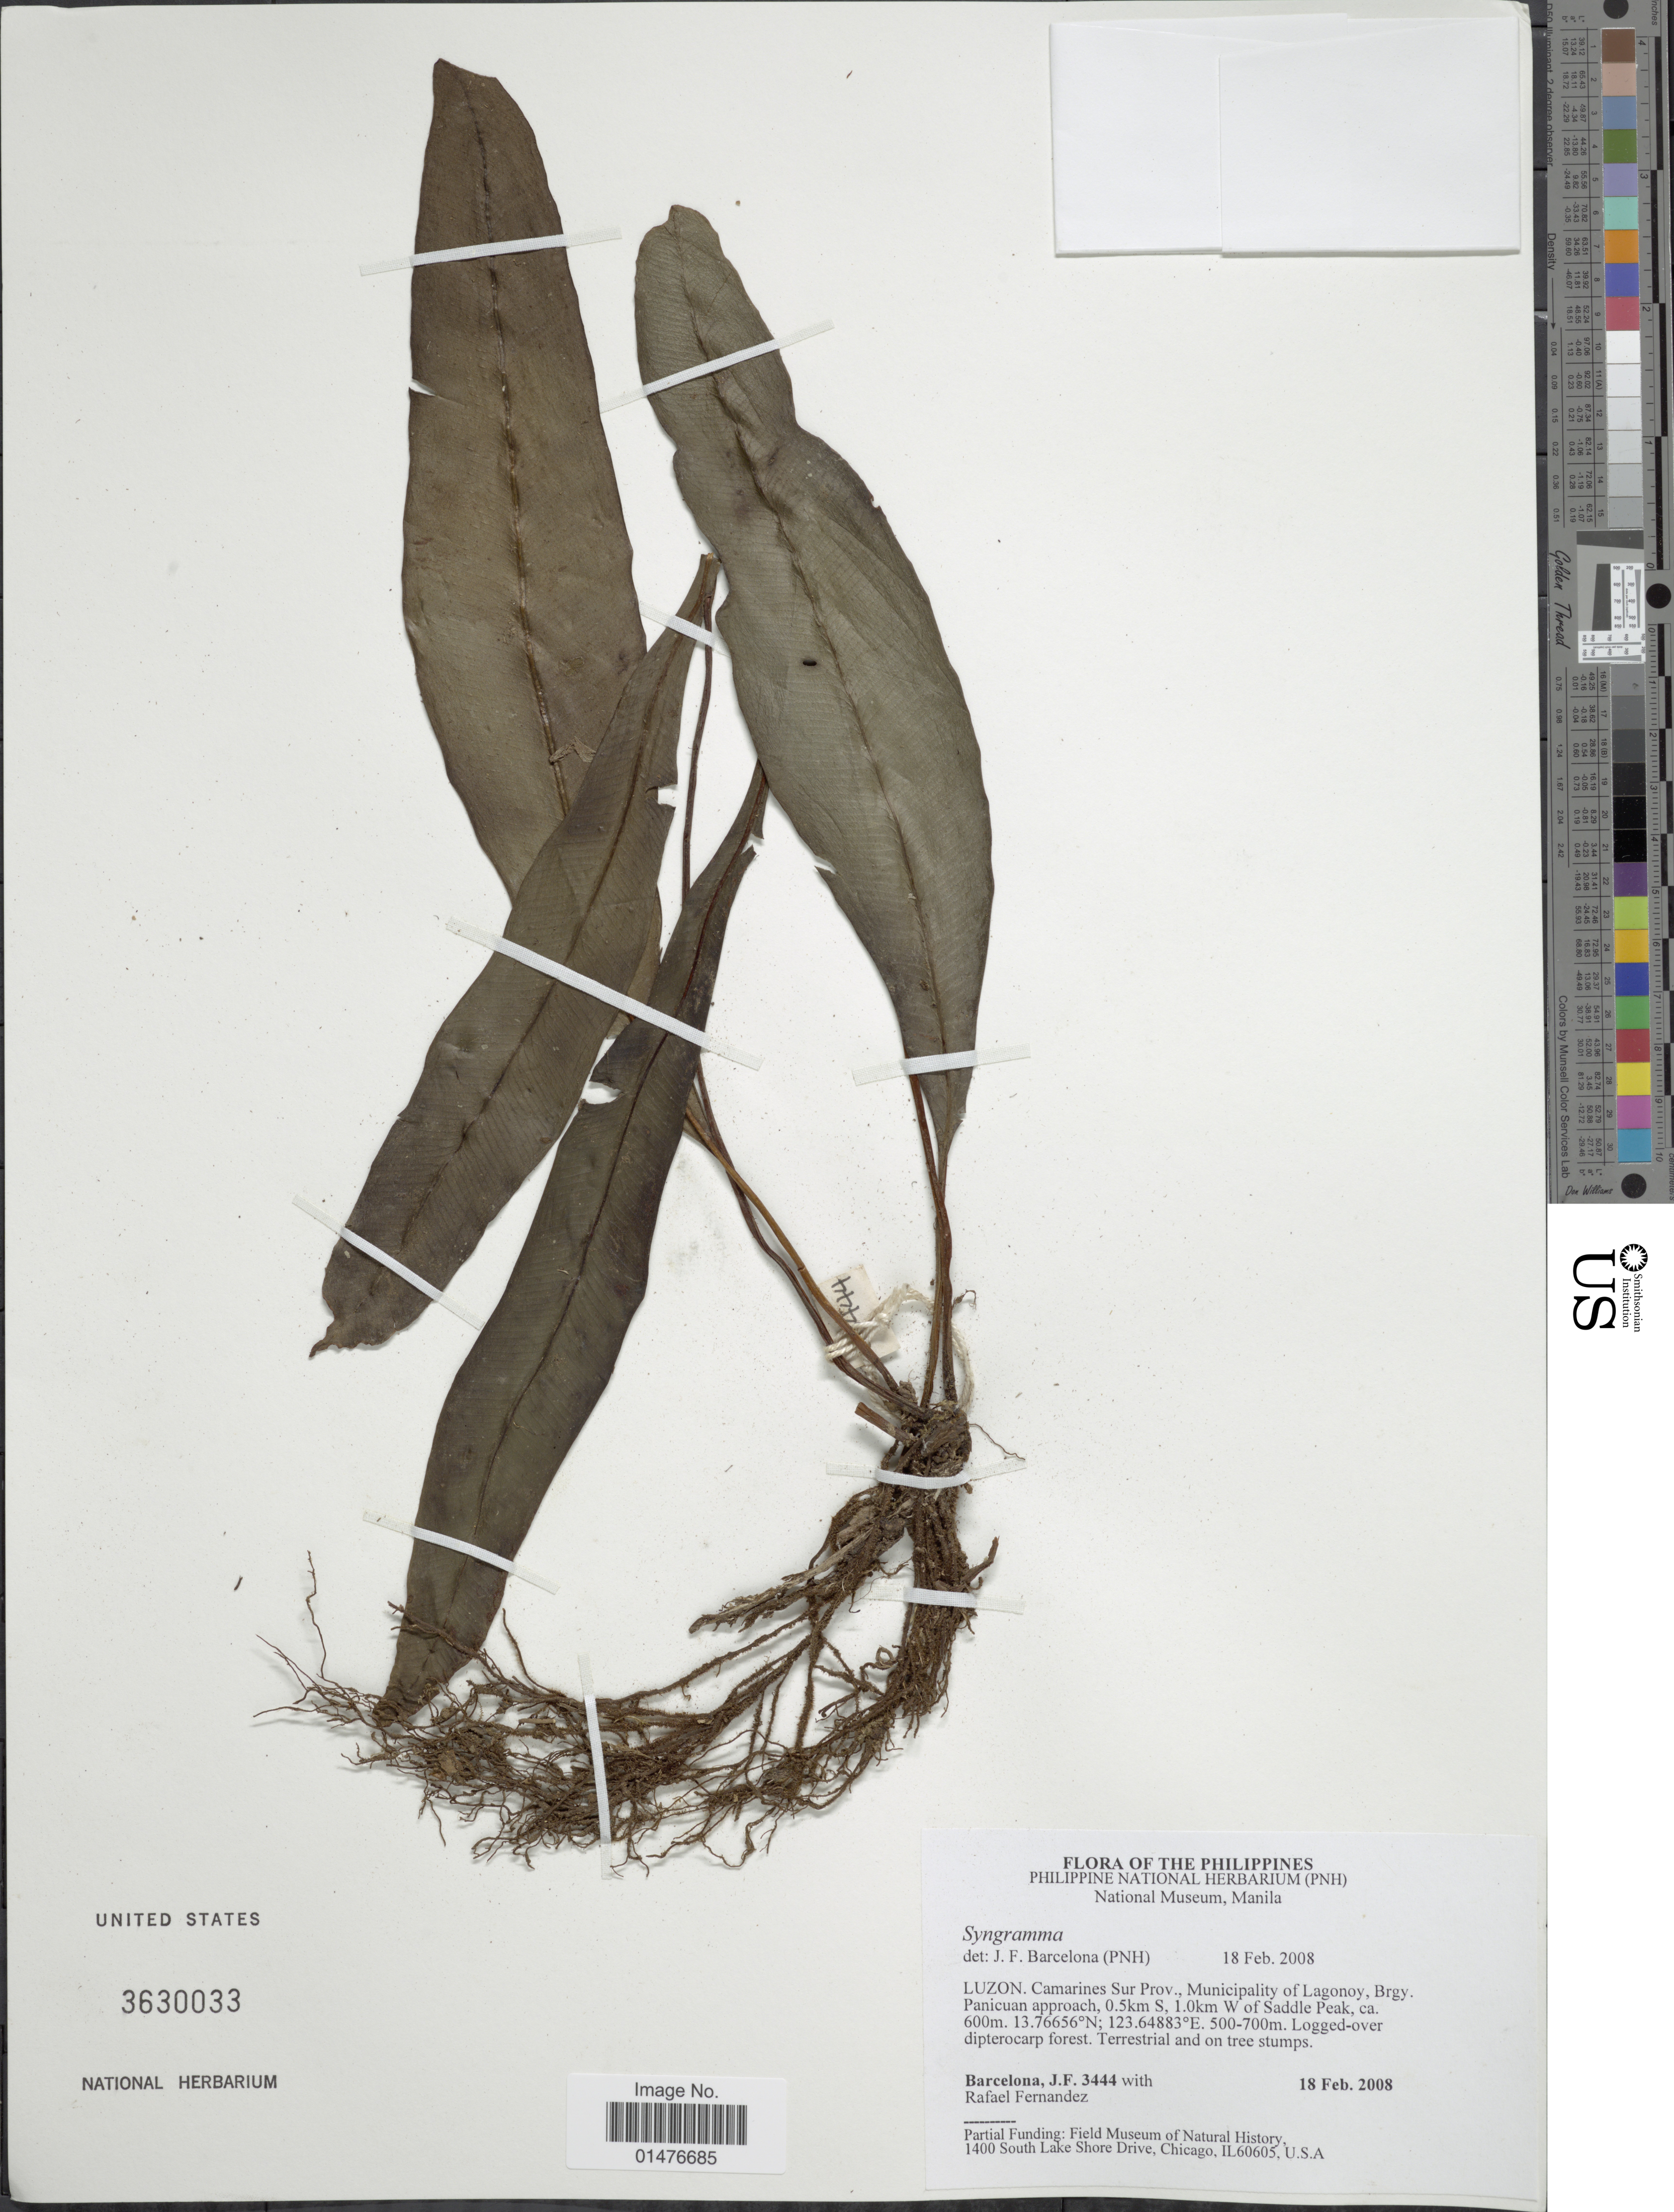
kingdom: Plantae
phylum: Tracheophyta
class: Polypodiopsida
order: Polypodiales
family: Pteridaceae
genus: Syngramma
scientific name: Syngramma sp.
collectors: J. F. Barcelona & R. Fernández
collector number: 3444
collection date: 2008-02-18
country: Philippines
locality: Philippines, Luzon, Camarines Sur Prov., Municipality of Lagonoy, Brgy.,Panicuan approach, 0.5 km S, 1.0km W of saddle Peak ca. 600m.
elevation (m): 500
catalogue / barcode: US 3630033